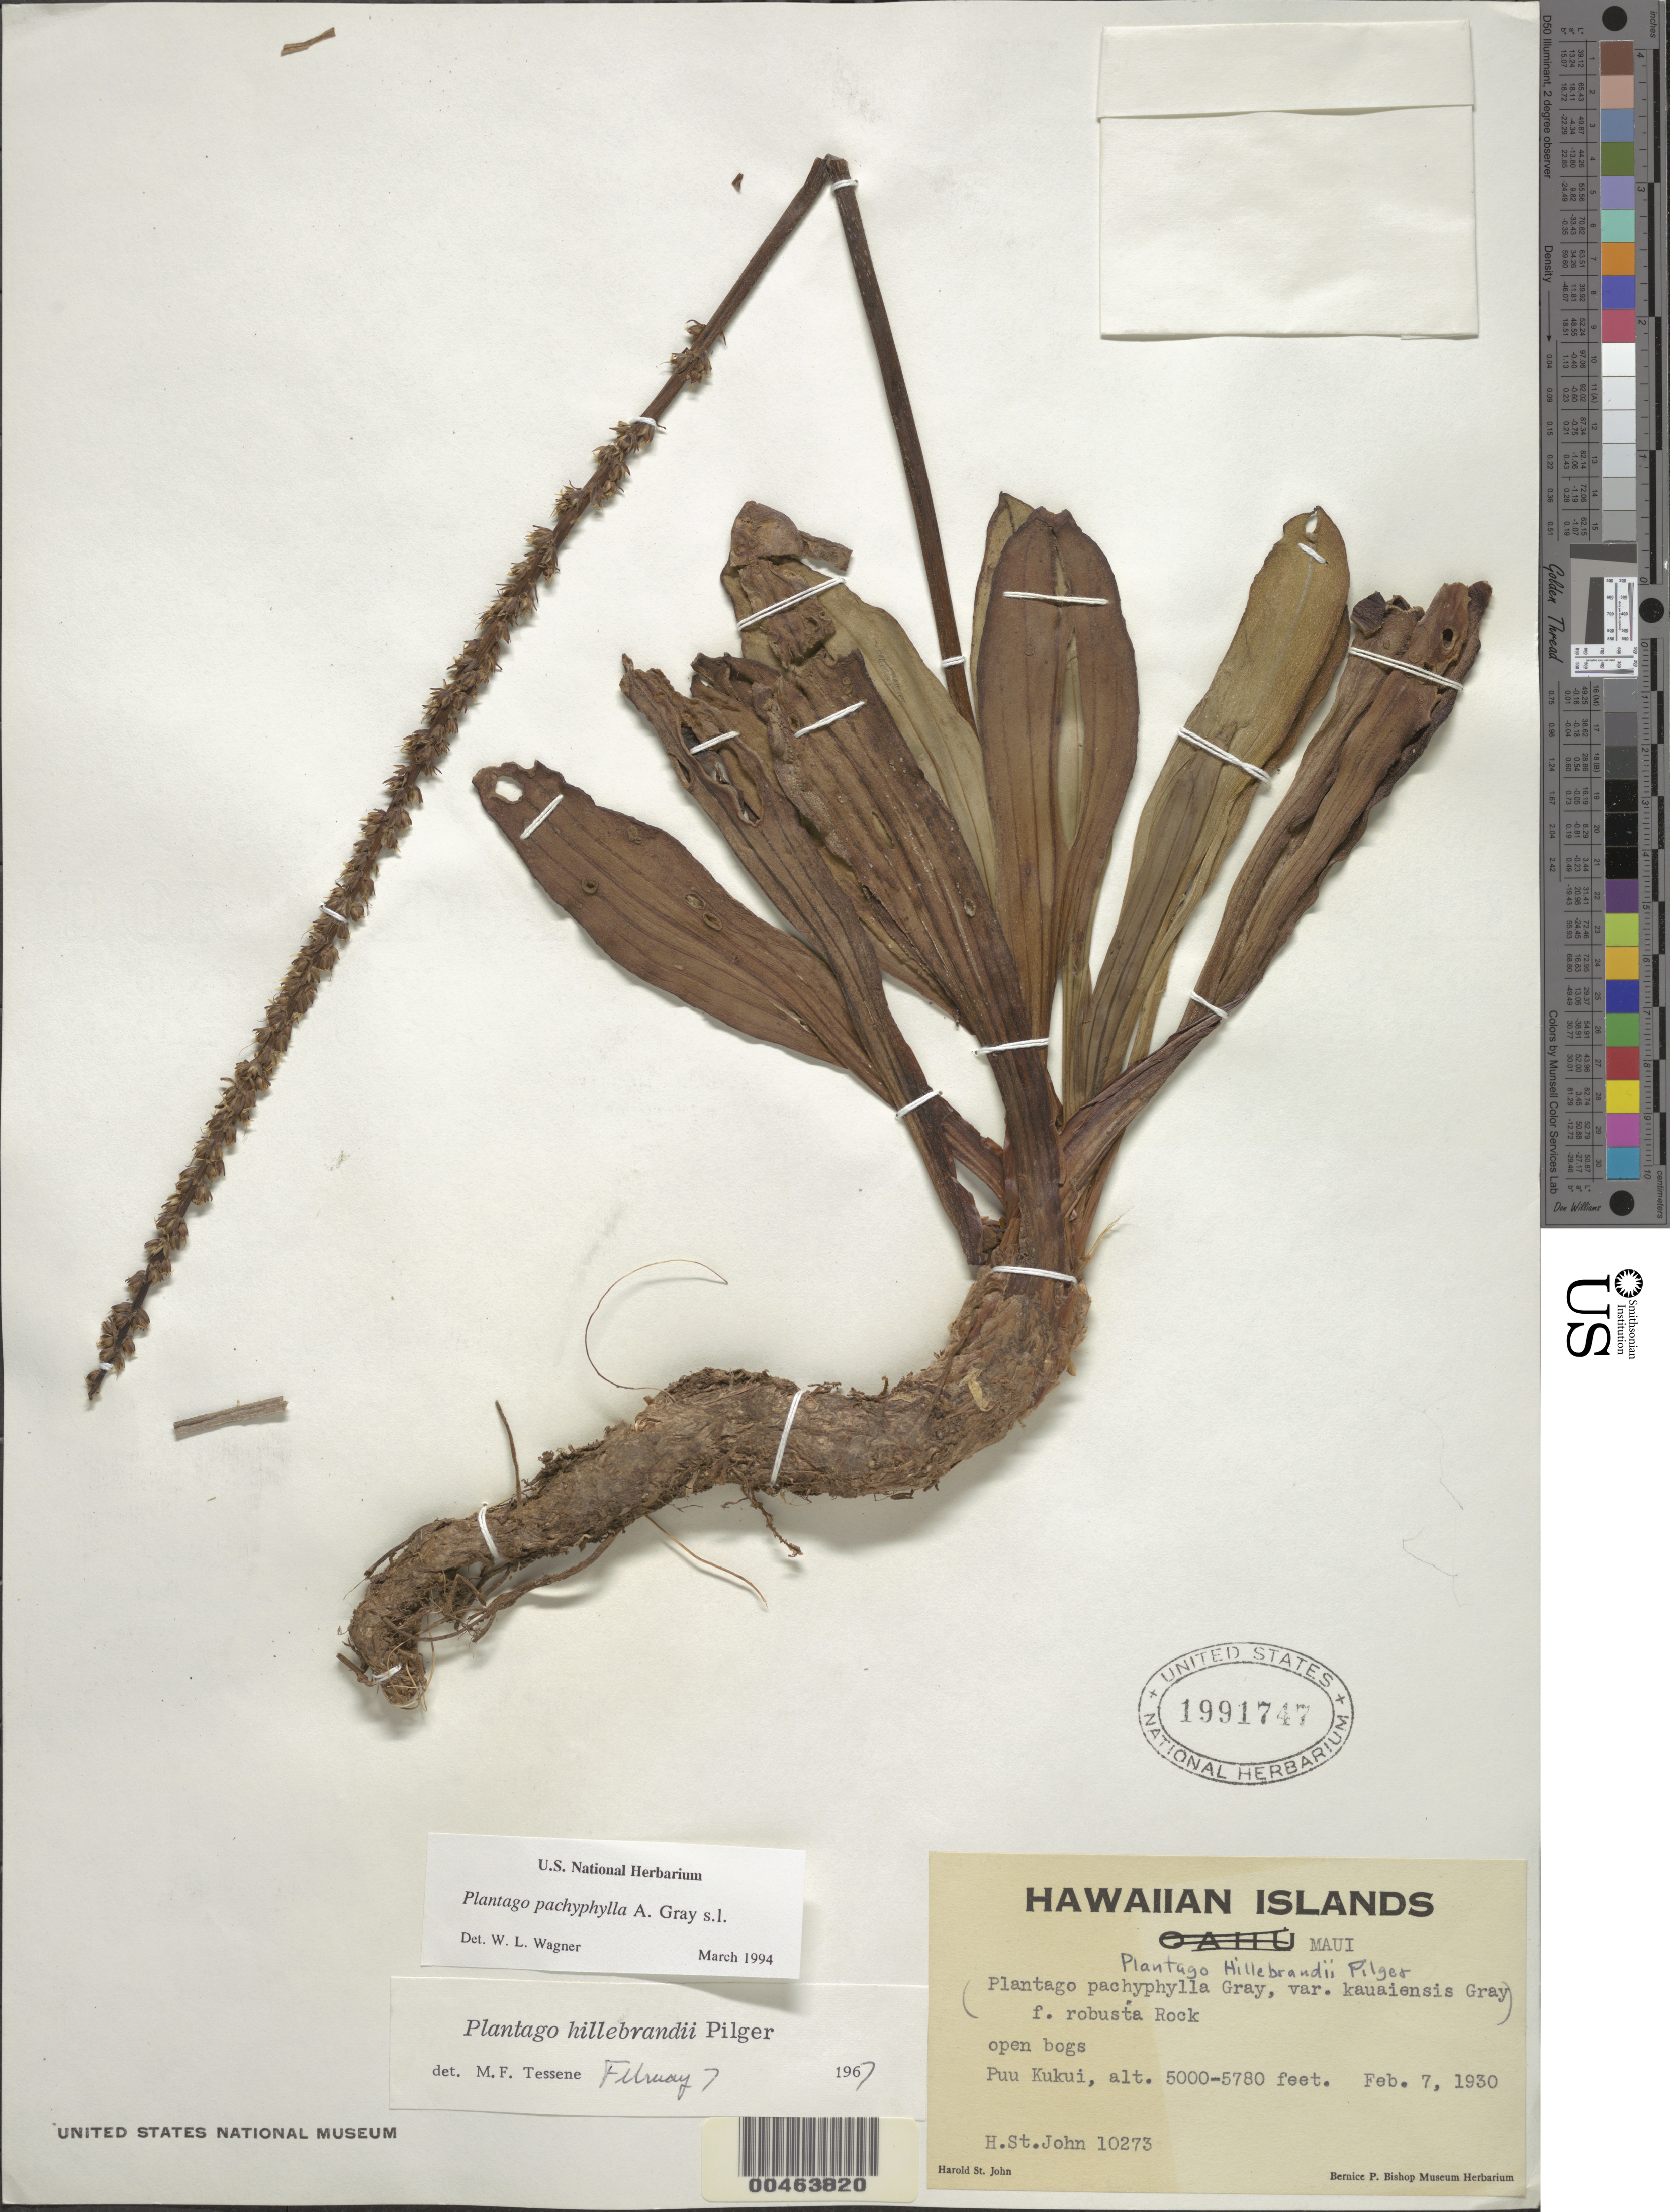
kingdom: Plantae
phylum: Tracheophyta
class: Magnoliopsida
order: Lamiales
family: Plantaginaceae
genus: Plantago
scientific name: Plantago pachyphylla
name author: A. Gray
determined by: Wagner, W. L., (BOT), Smithsonian Institution - National Museum of Natural History (UNITED STATES)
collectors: H. St. John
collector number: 10273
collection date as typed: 7 Feb 1930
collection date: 1930-02-07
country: United States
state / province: Hawaii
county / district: Maui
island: Maui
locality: open bogs, Puu Kukui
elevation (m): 1524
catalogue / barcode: US 1991747